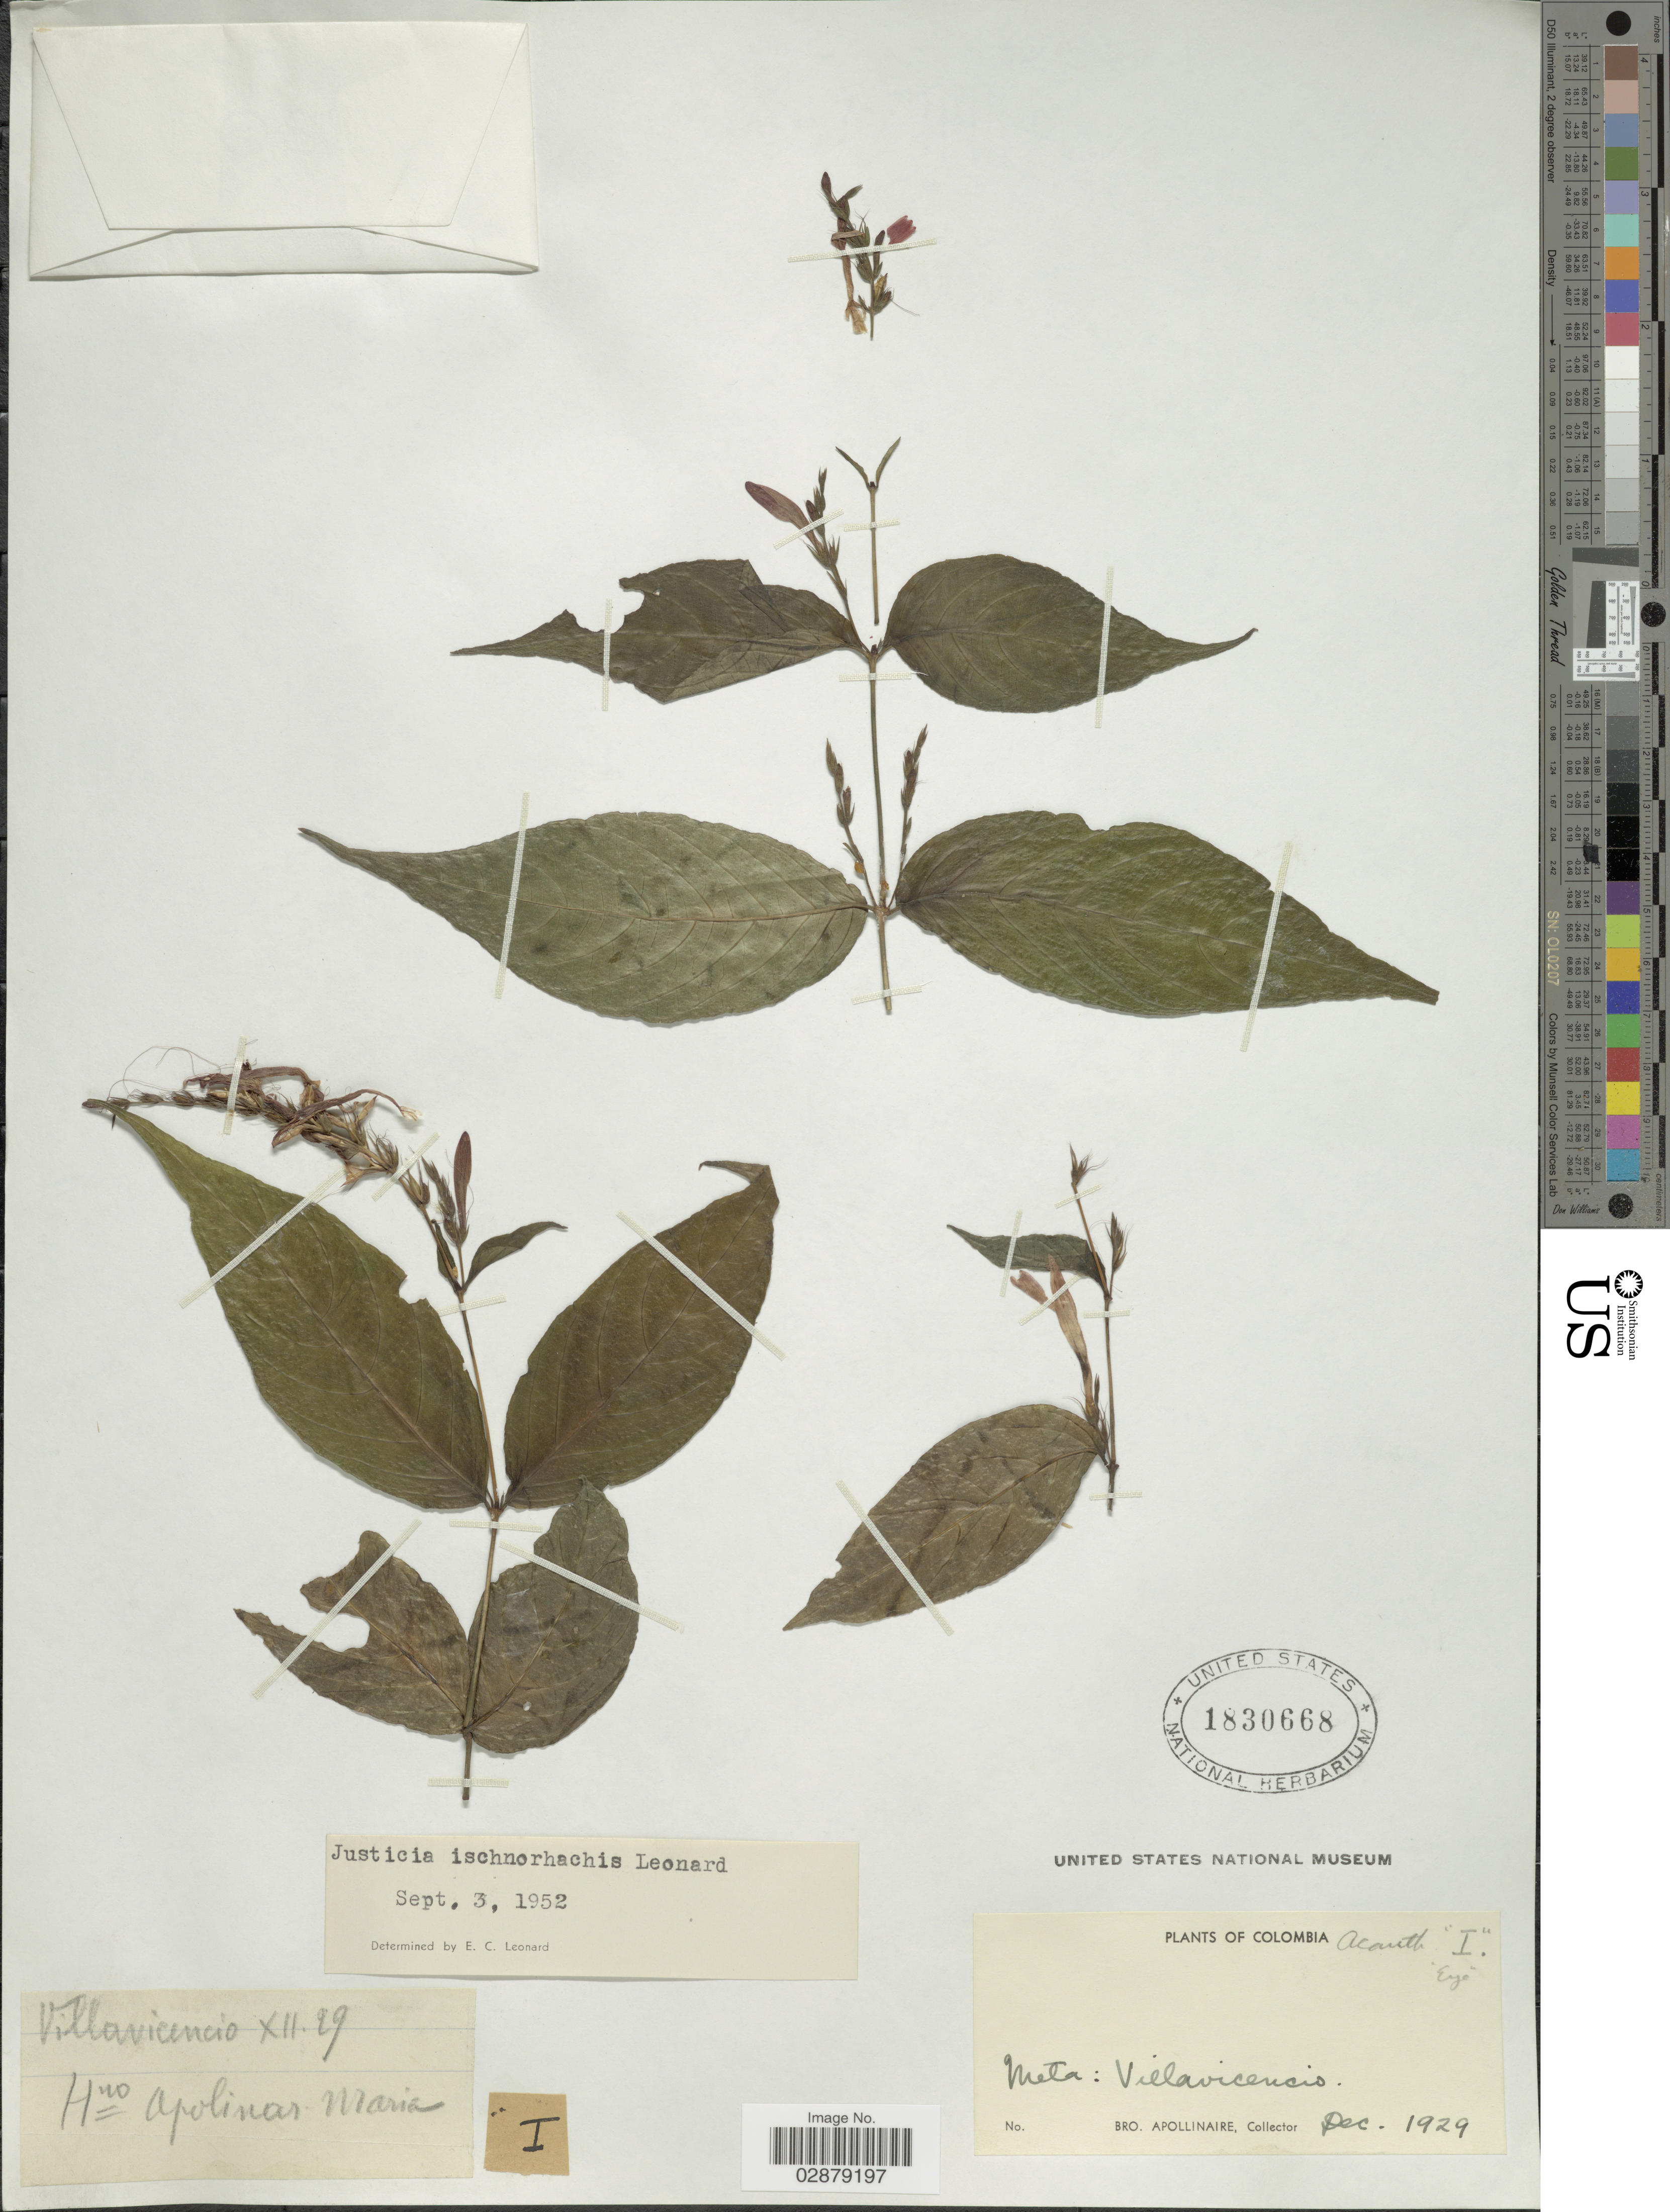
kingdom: Plantae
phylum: Tracheophyta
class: Magnoliopsida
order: Lamiales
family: Acanthaceae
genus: Justicia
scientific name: Justicia ischnorhachis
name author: Leonard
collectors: Bro. Apollinaire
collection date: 1929-12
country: Colombia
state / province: Meta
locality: Villavicencio.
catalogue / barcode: US 1830668